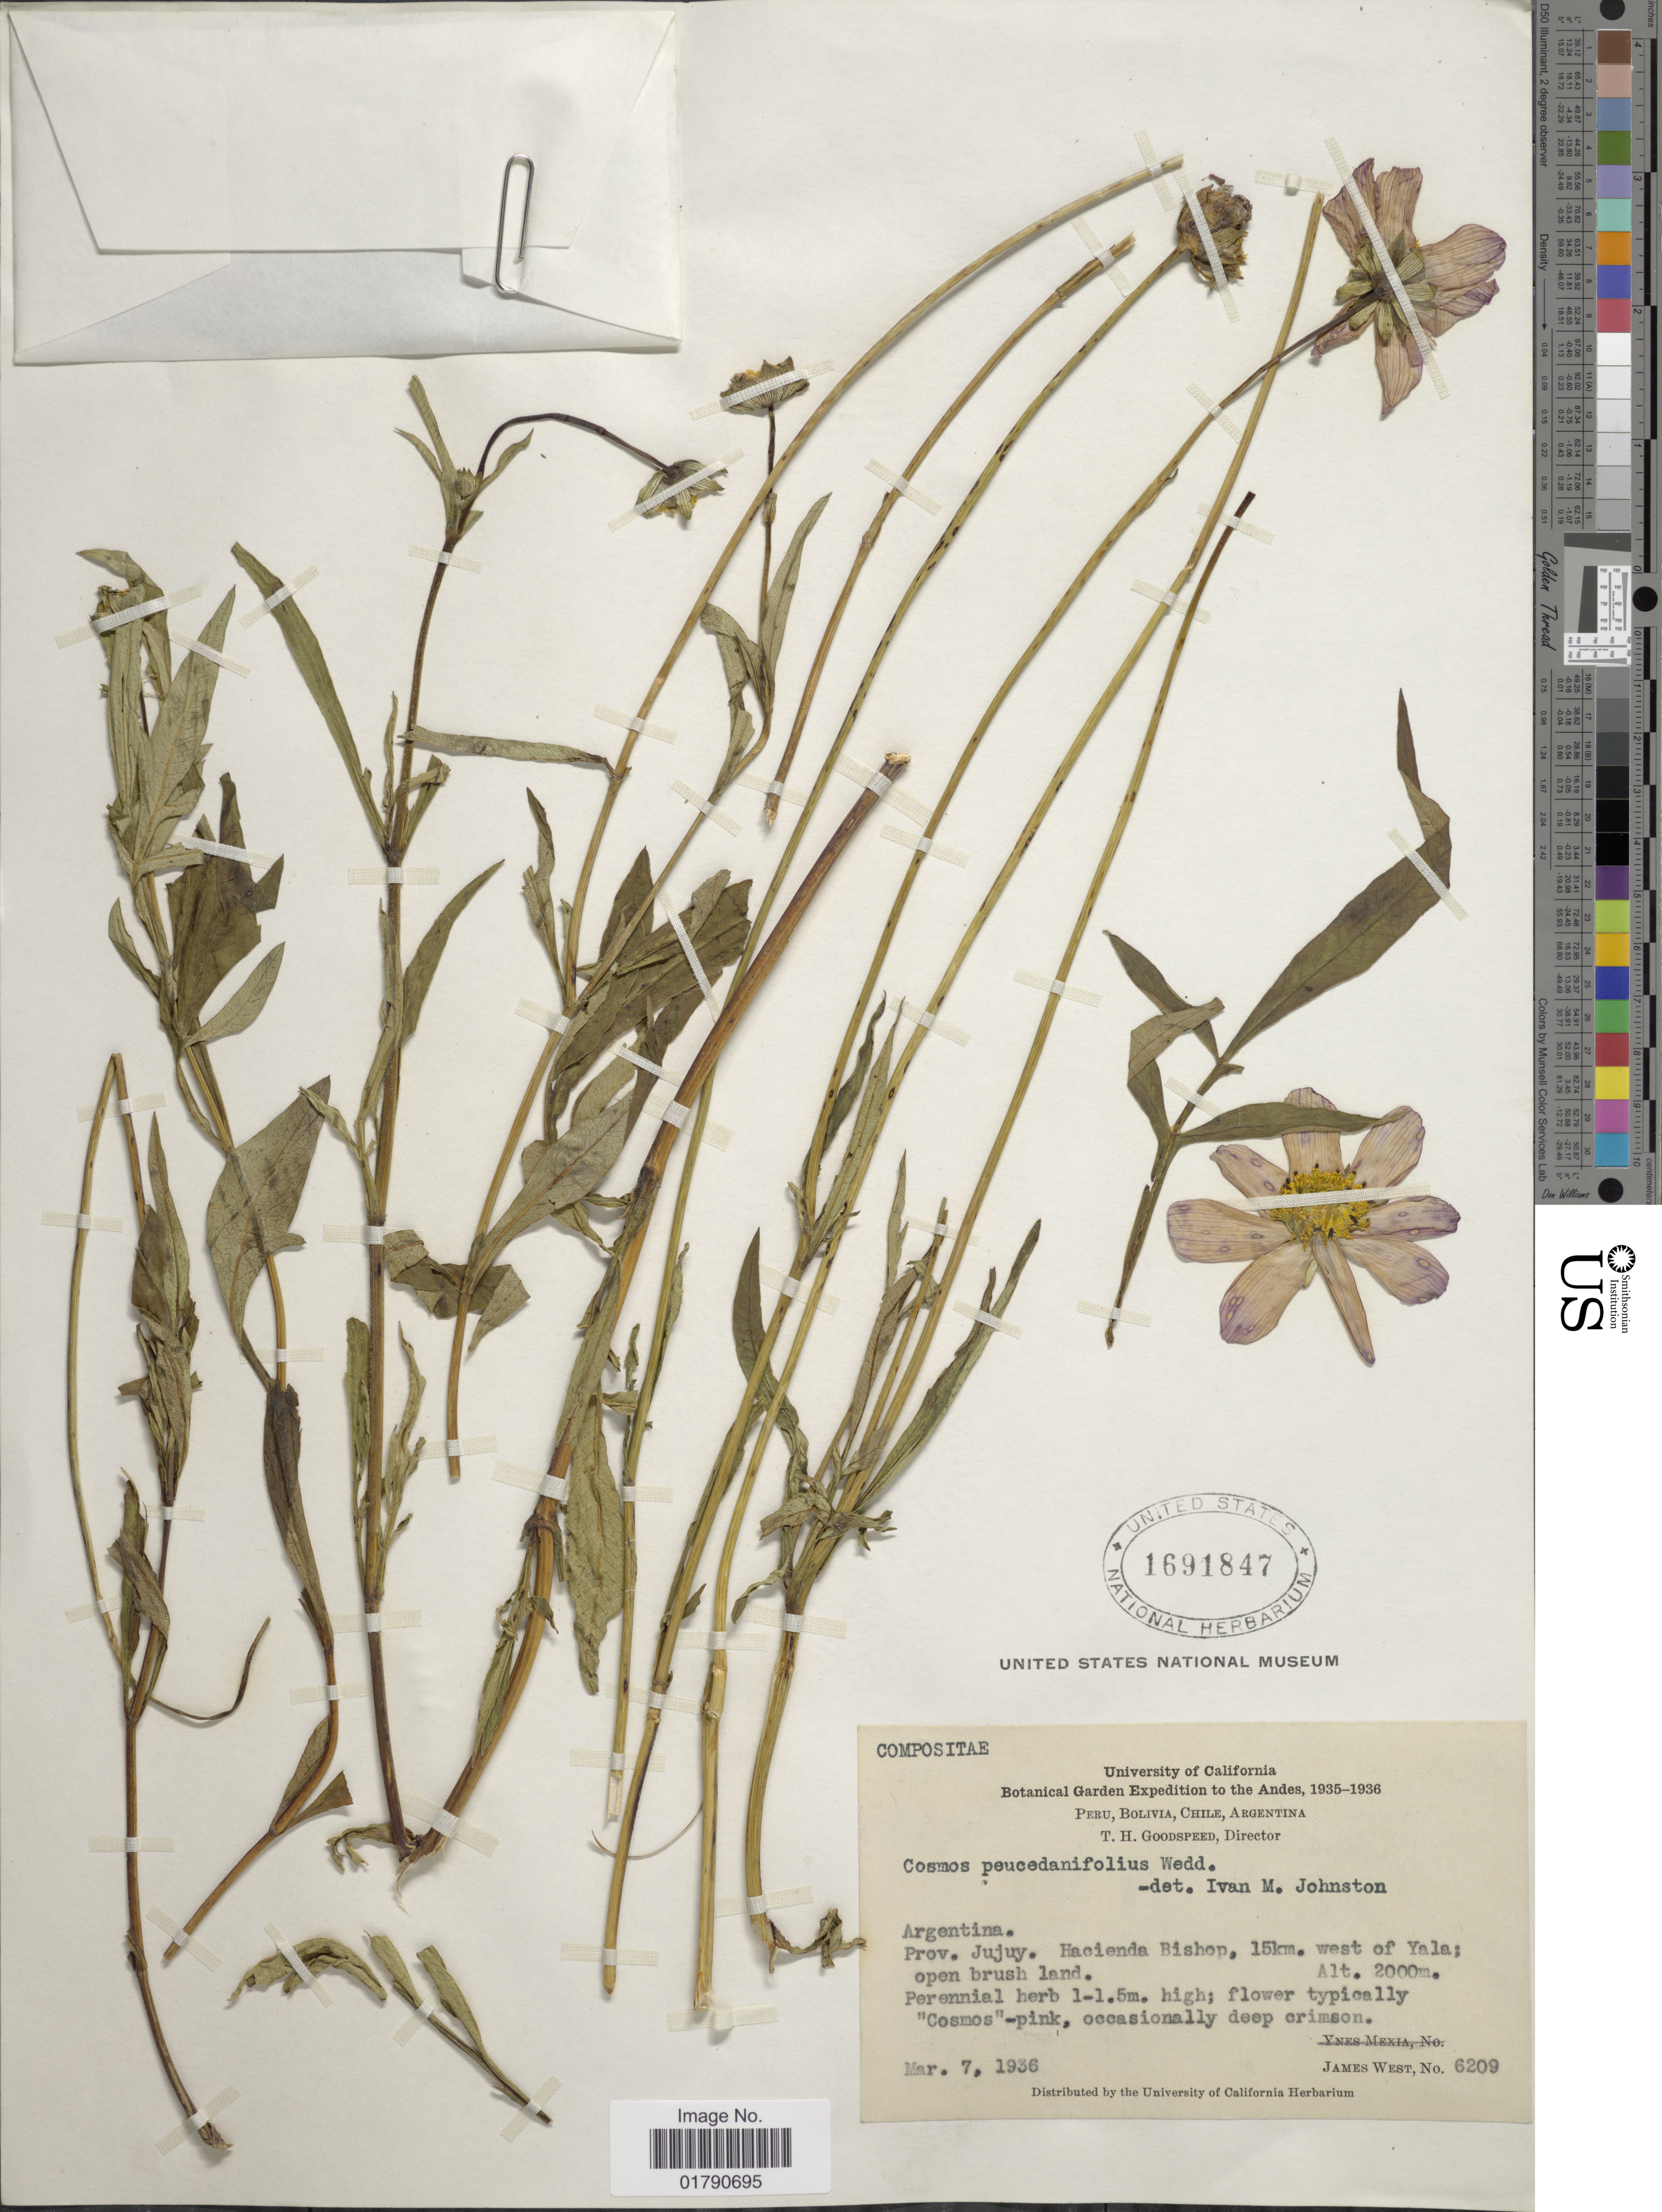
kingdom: Plantae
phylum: Tracheophyta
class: Magnoliopsida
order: Asterales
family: Asteraceae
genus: Cosmos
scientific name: Cosmos peucedanifolius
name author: Wedd.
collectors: J. West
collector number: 6209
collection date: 1936-03-07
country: Argentina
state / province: Jujuy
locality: Andes, Hacienda Bishop, 15 km west of Yala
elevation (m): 2000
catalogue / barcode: US 1691847